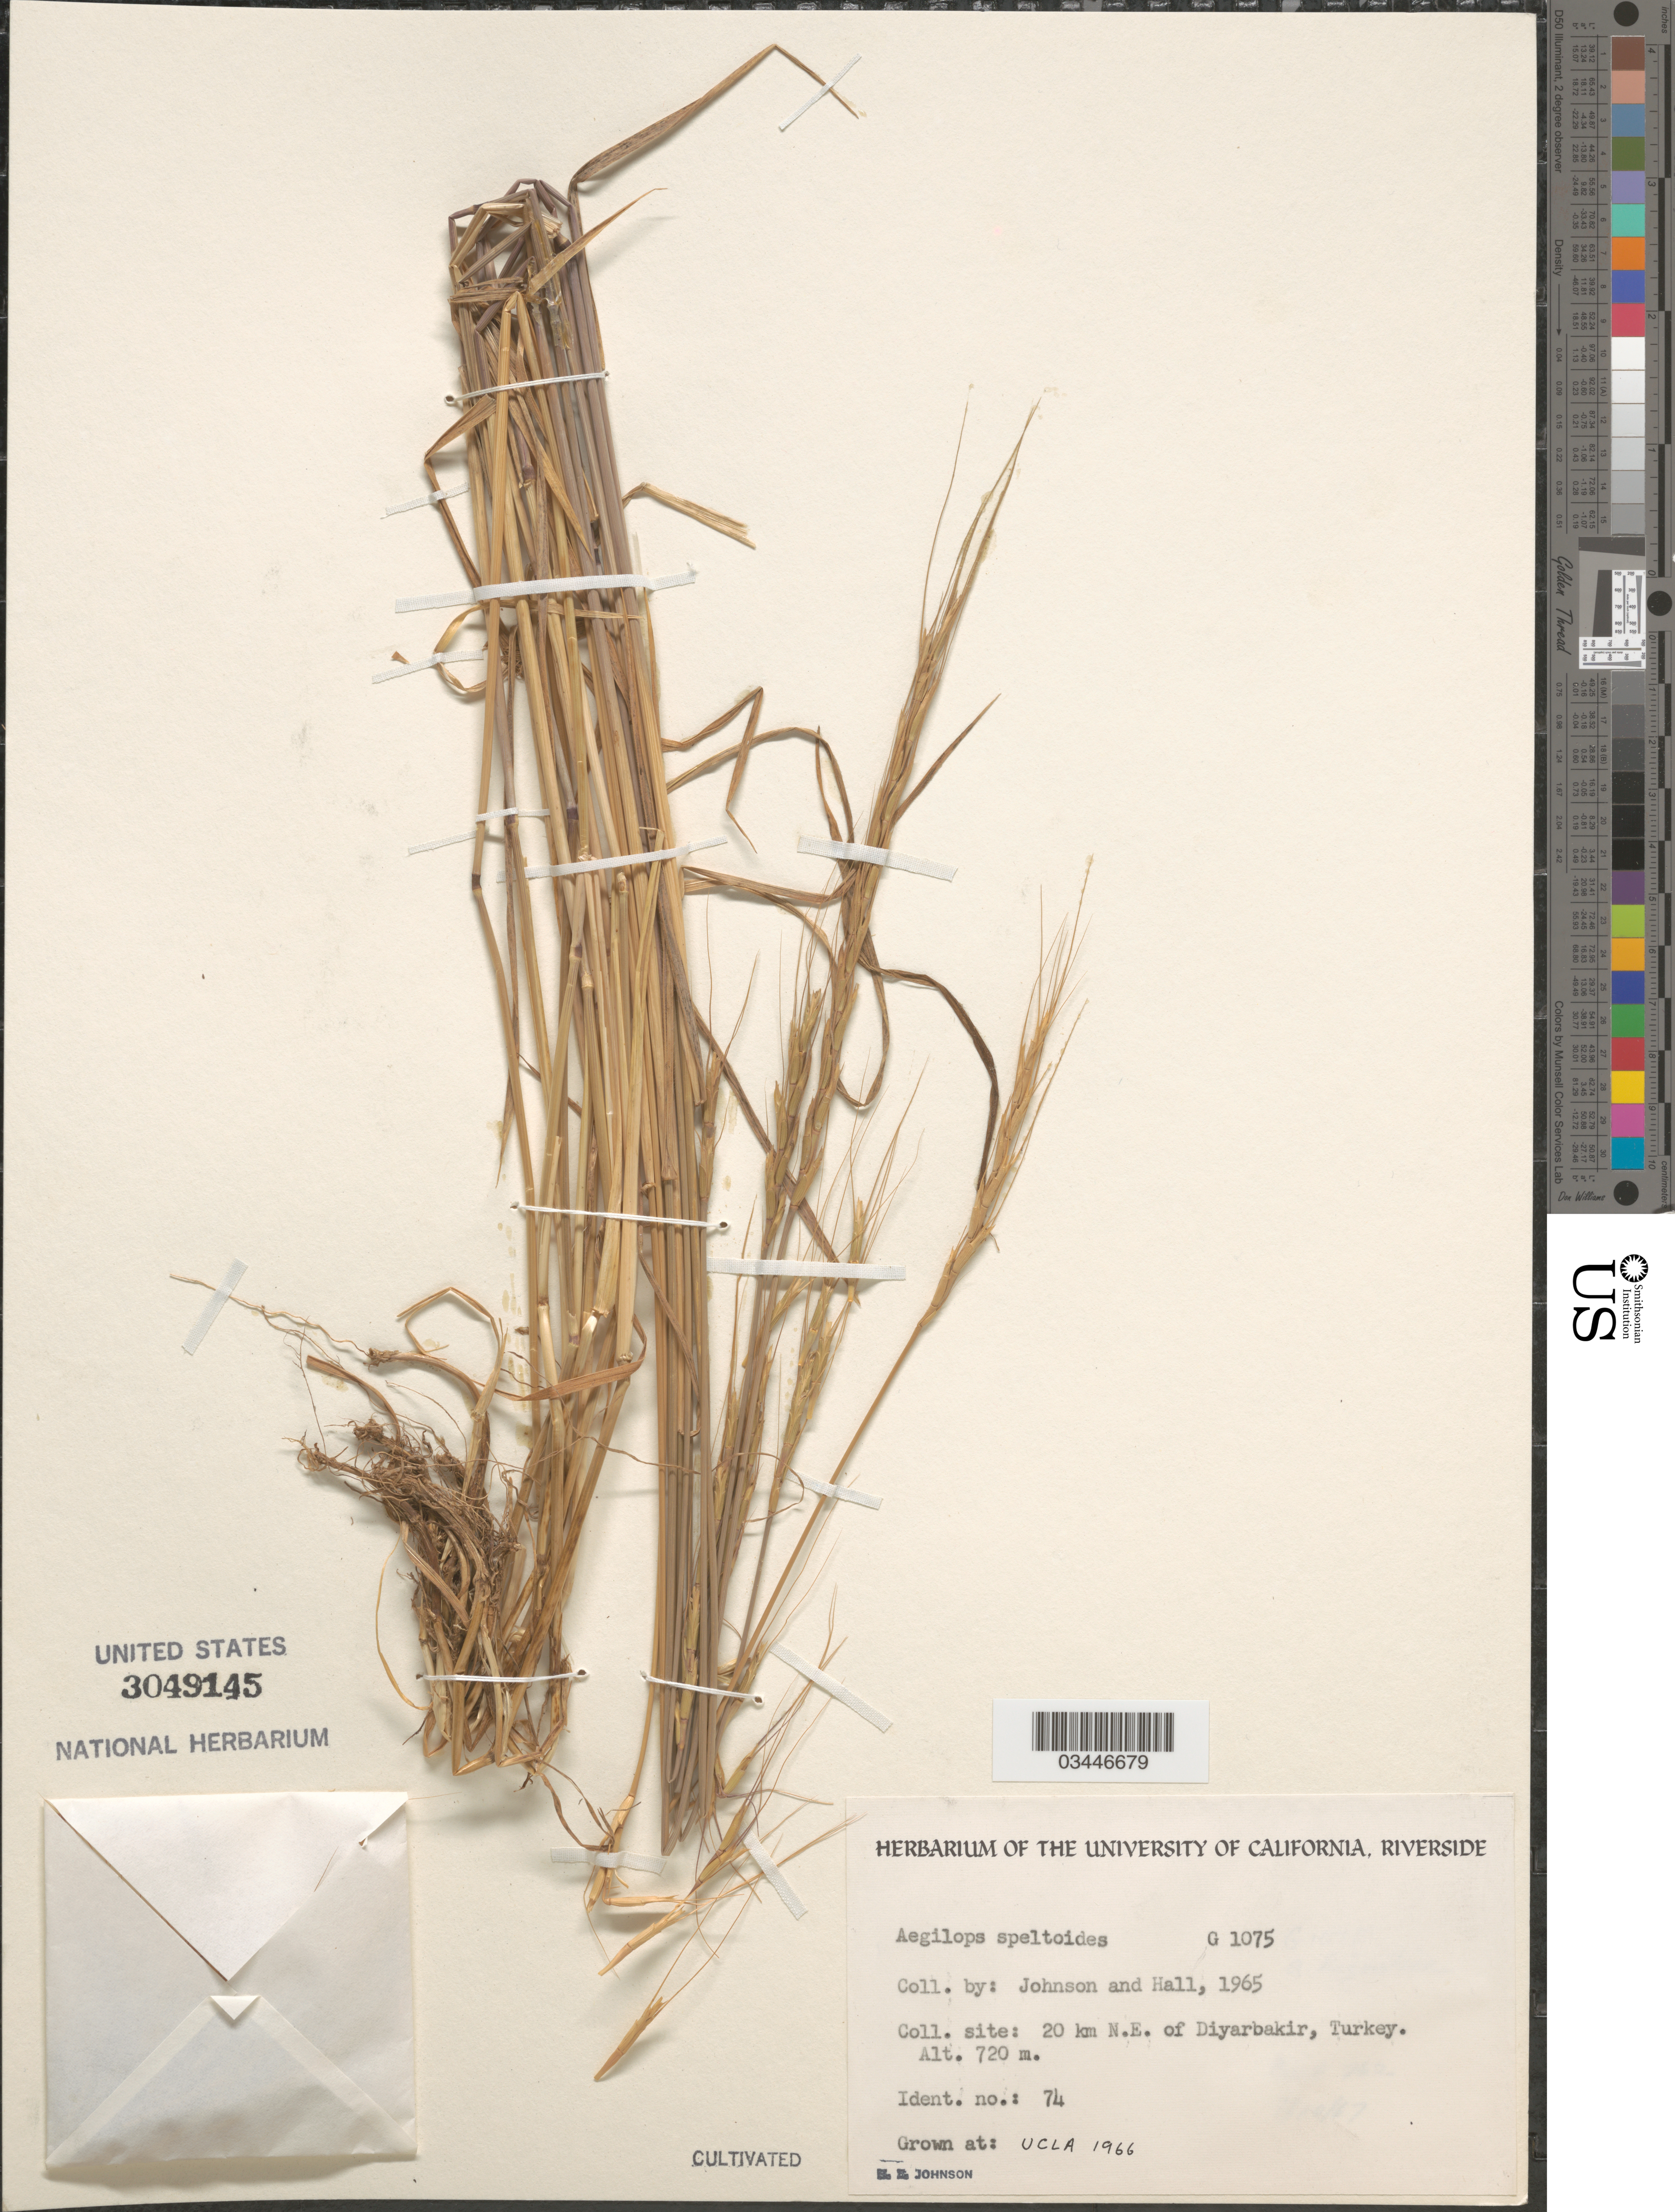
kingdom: Plantae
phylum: Tracheophyta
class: Liliopsida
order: Poales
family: Poaceae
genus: Aegilops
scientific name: Aegilops speltoides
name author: Tausch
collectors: B. Johnson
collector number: G1075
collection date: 1966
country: United States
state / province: California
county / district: Los Angeles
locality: UCLA.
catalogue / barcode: US 3049145